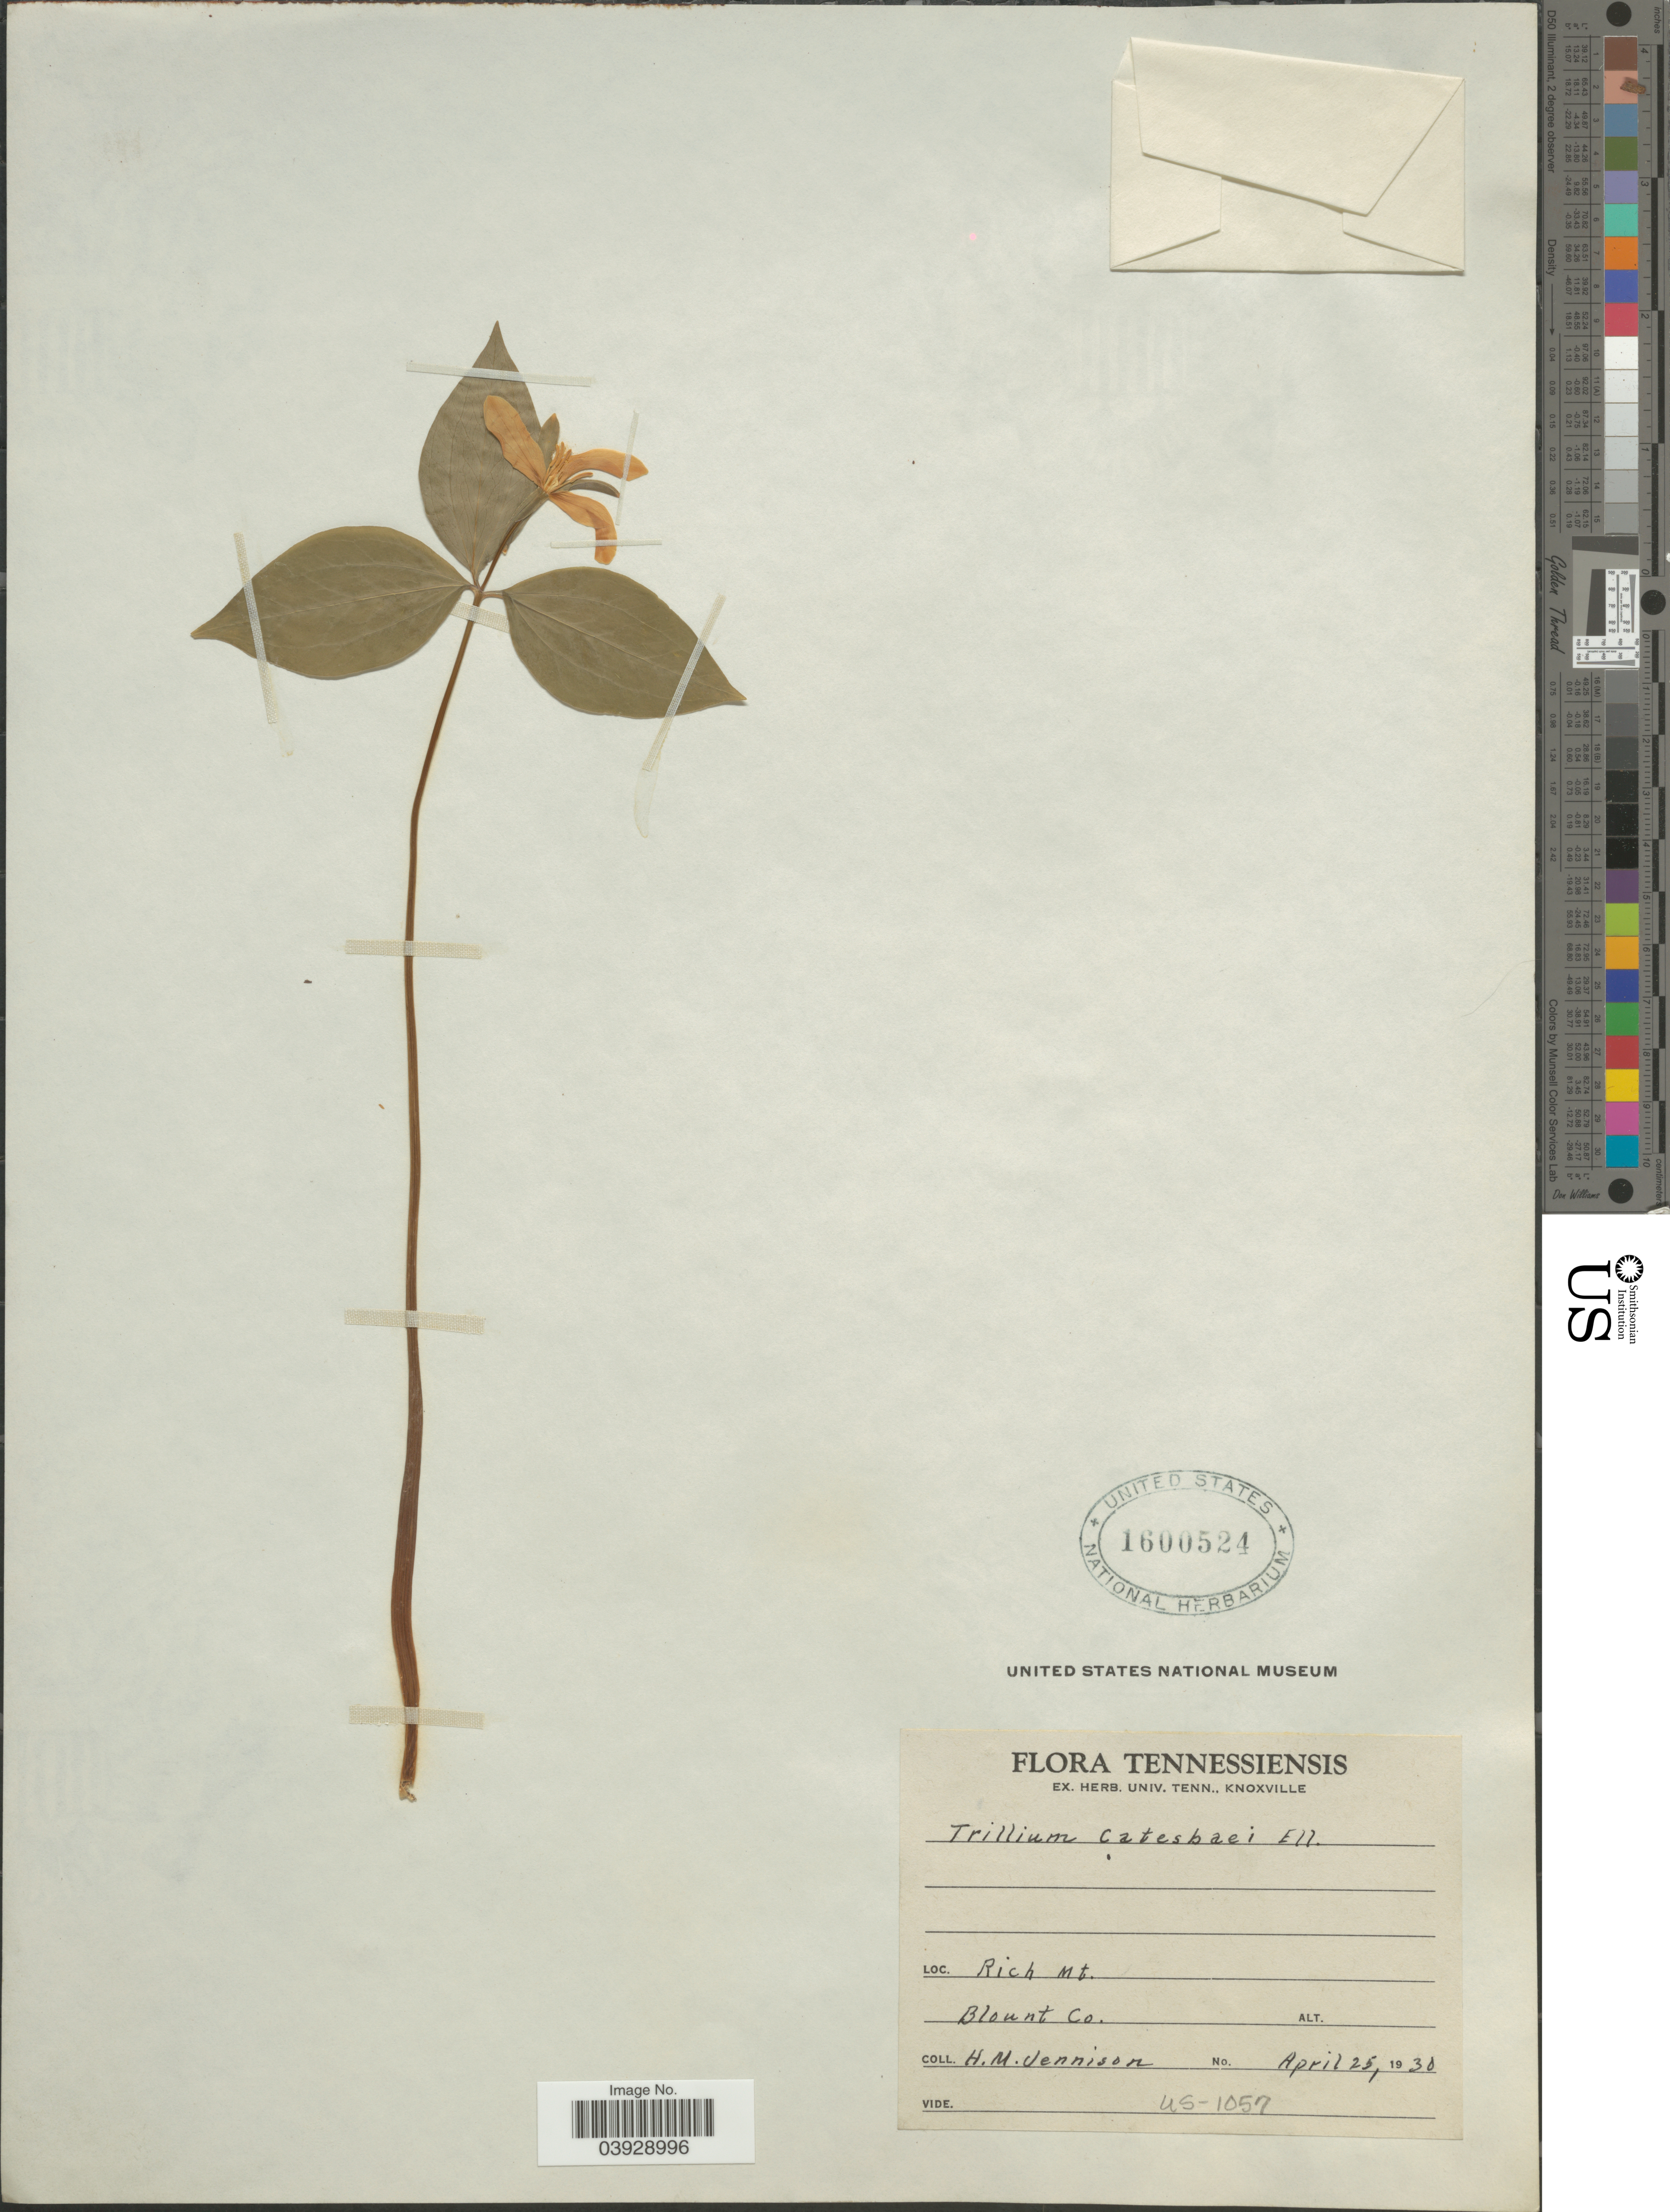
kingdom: Plantae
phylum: Tracheophyta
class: Liliopsida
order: Liliales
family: Melanthiaceae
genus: Trillium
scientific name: Trillium catesbaei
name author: Elliott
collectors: H. Jennison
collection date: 1930-04-25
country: United States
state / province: Tennessee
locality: Rich Mt. Blount Co.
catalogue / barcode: US 1600524